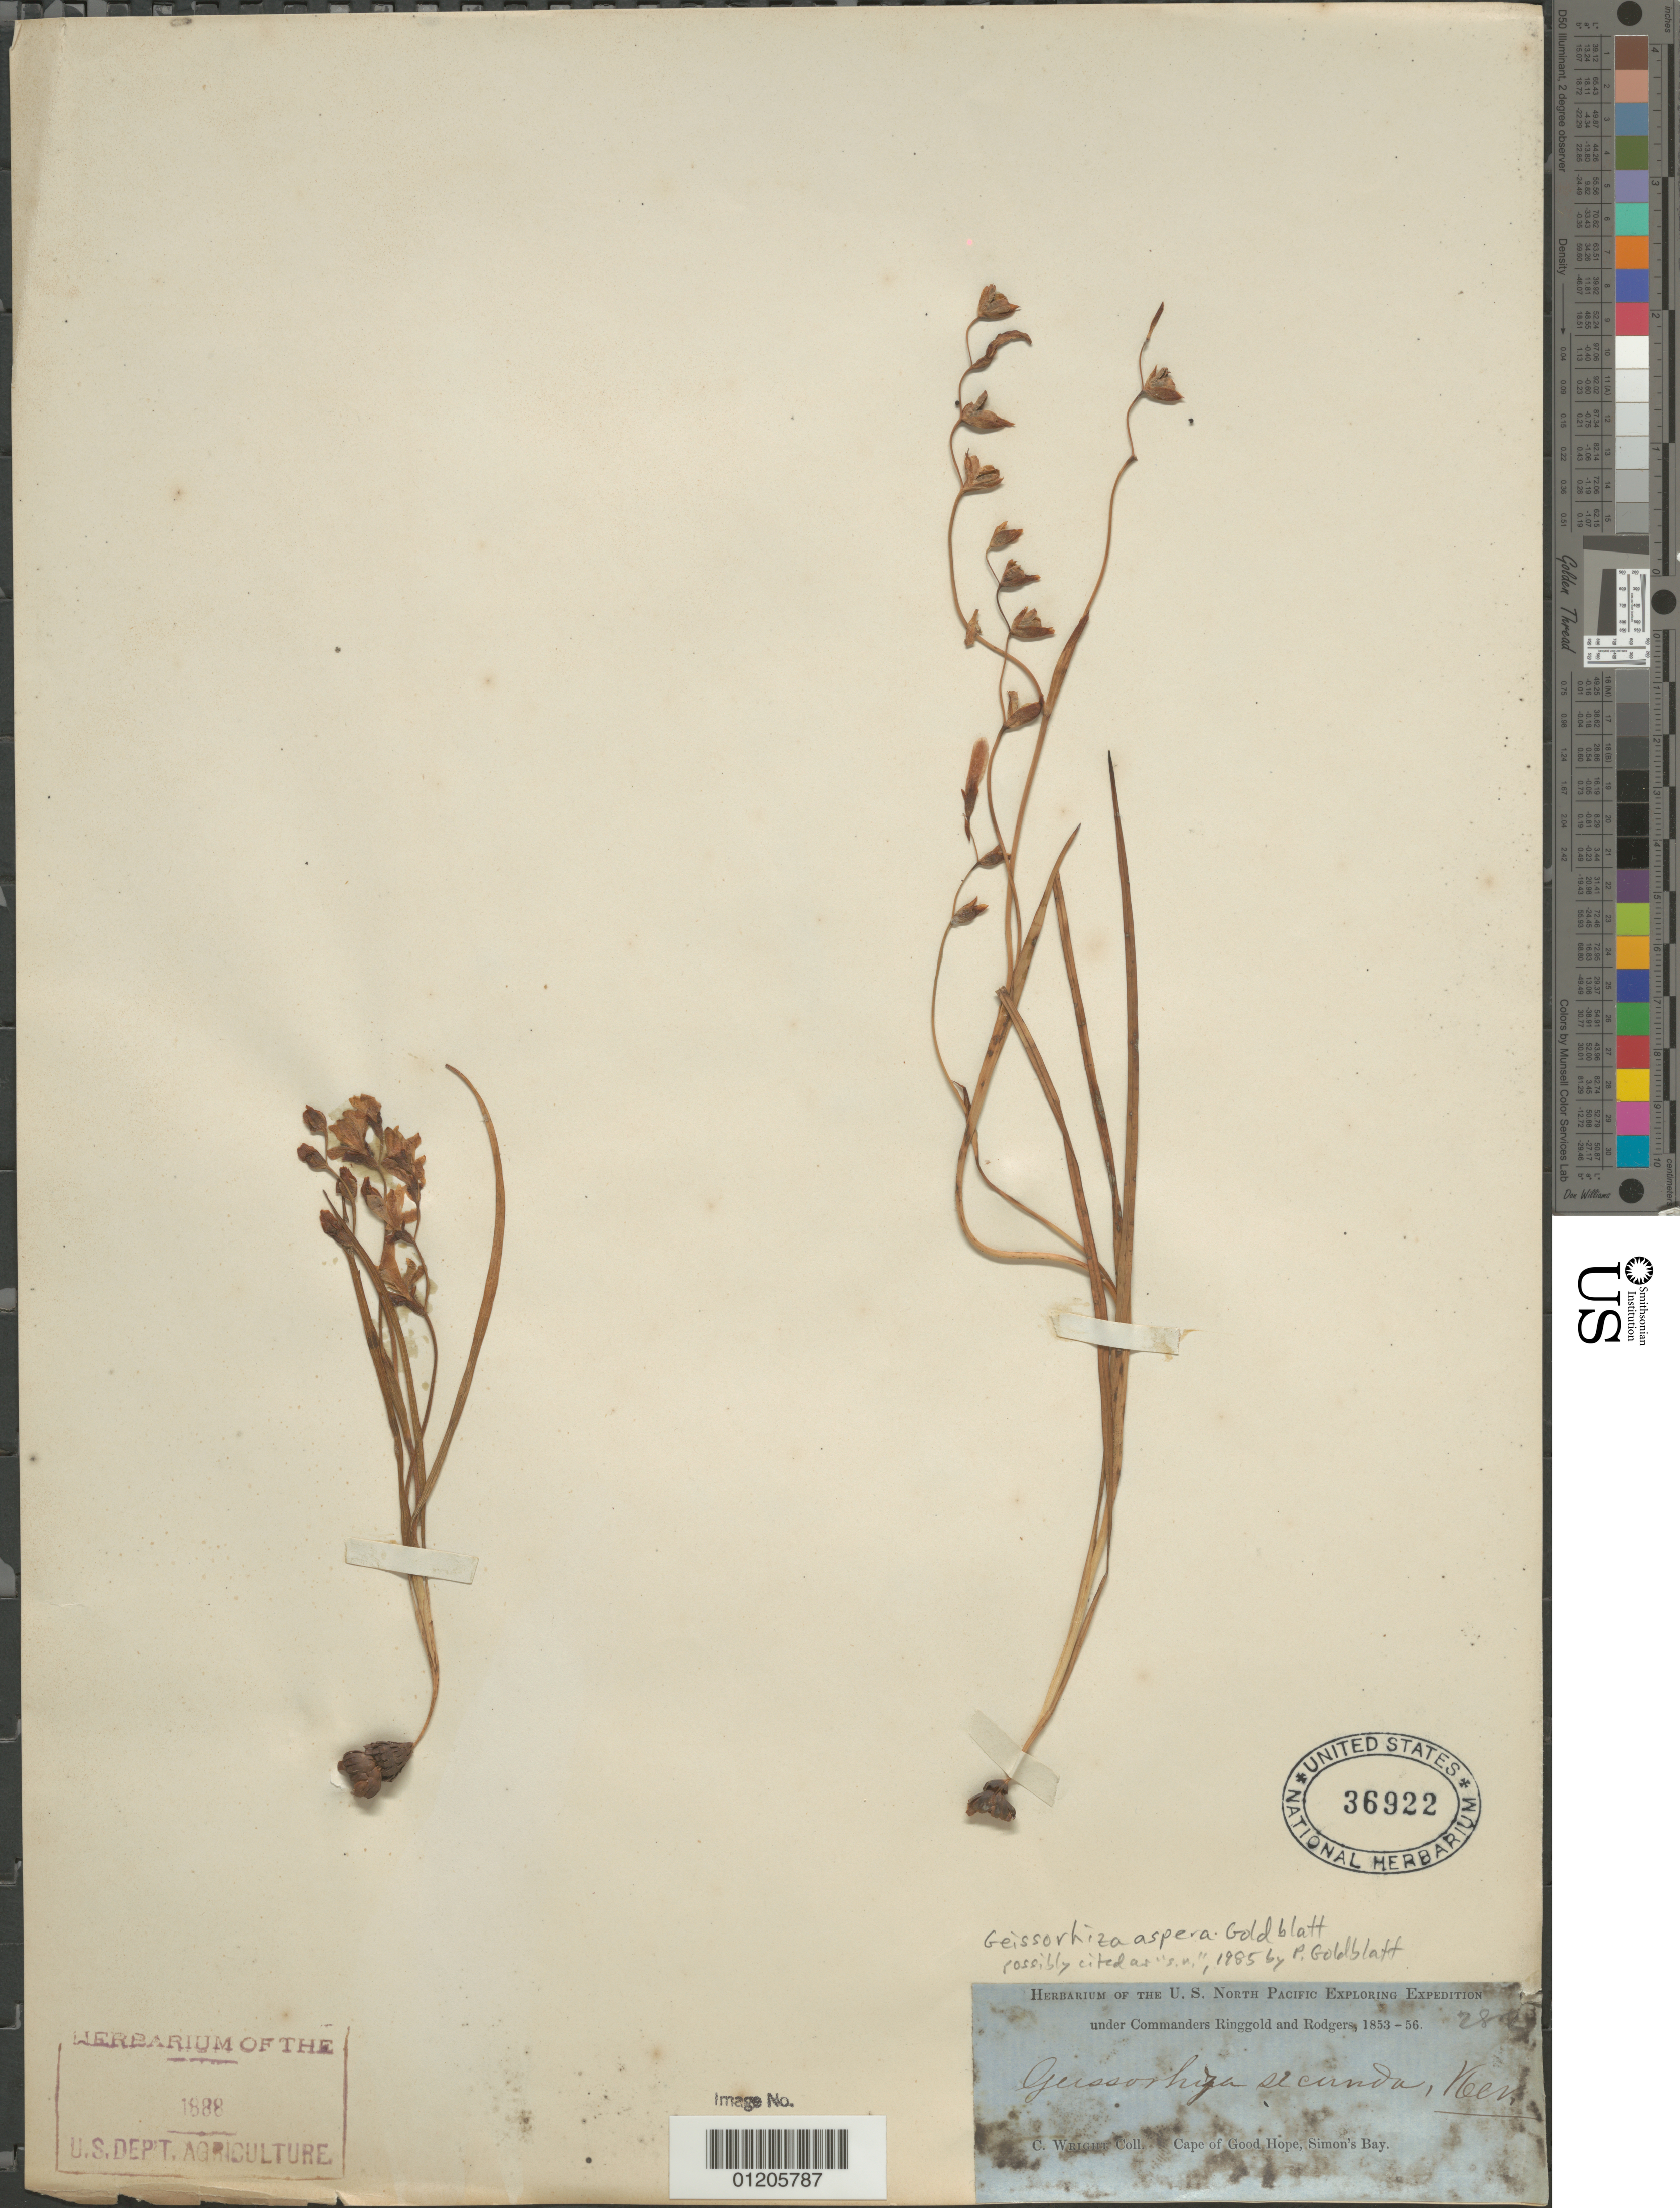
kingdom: Plantae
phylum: Tracheophyta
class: Liliopsida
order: Asparagales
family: Iridaceae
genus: Geissorhiza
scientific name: Geissorhiza aspera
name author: Goldblatt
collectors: C. Wright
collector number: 289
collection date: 1853/1856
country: South Africa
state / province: Western Cape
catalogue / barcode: US 36922